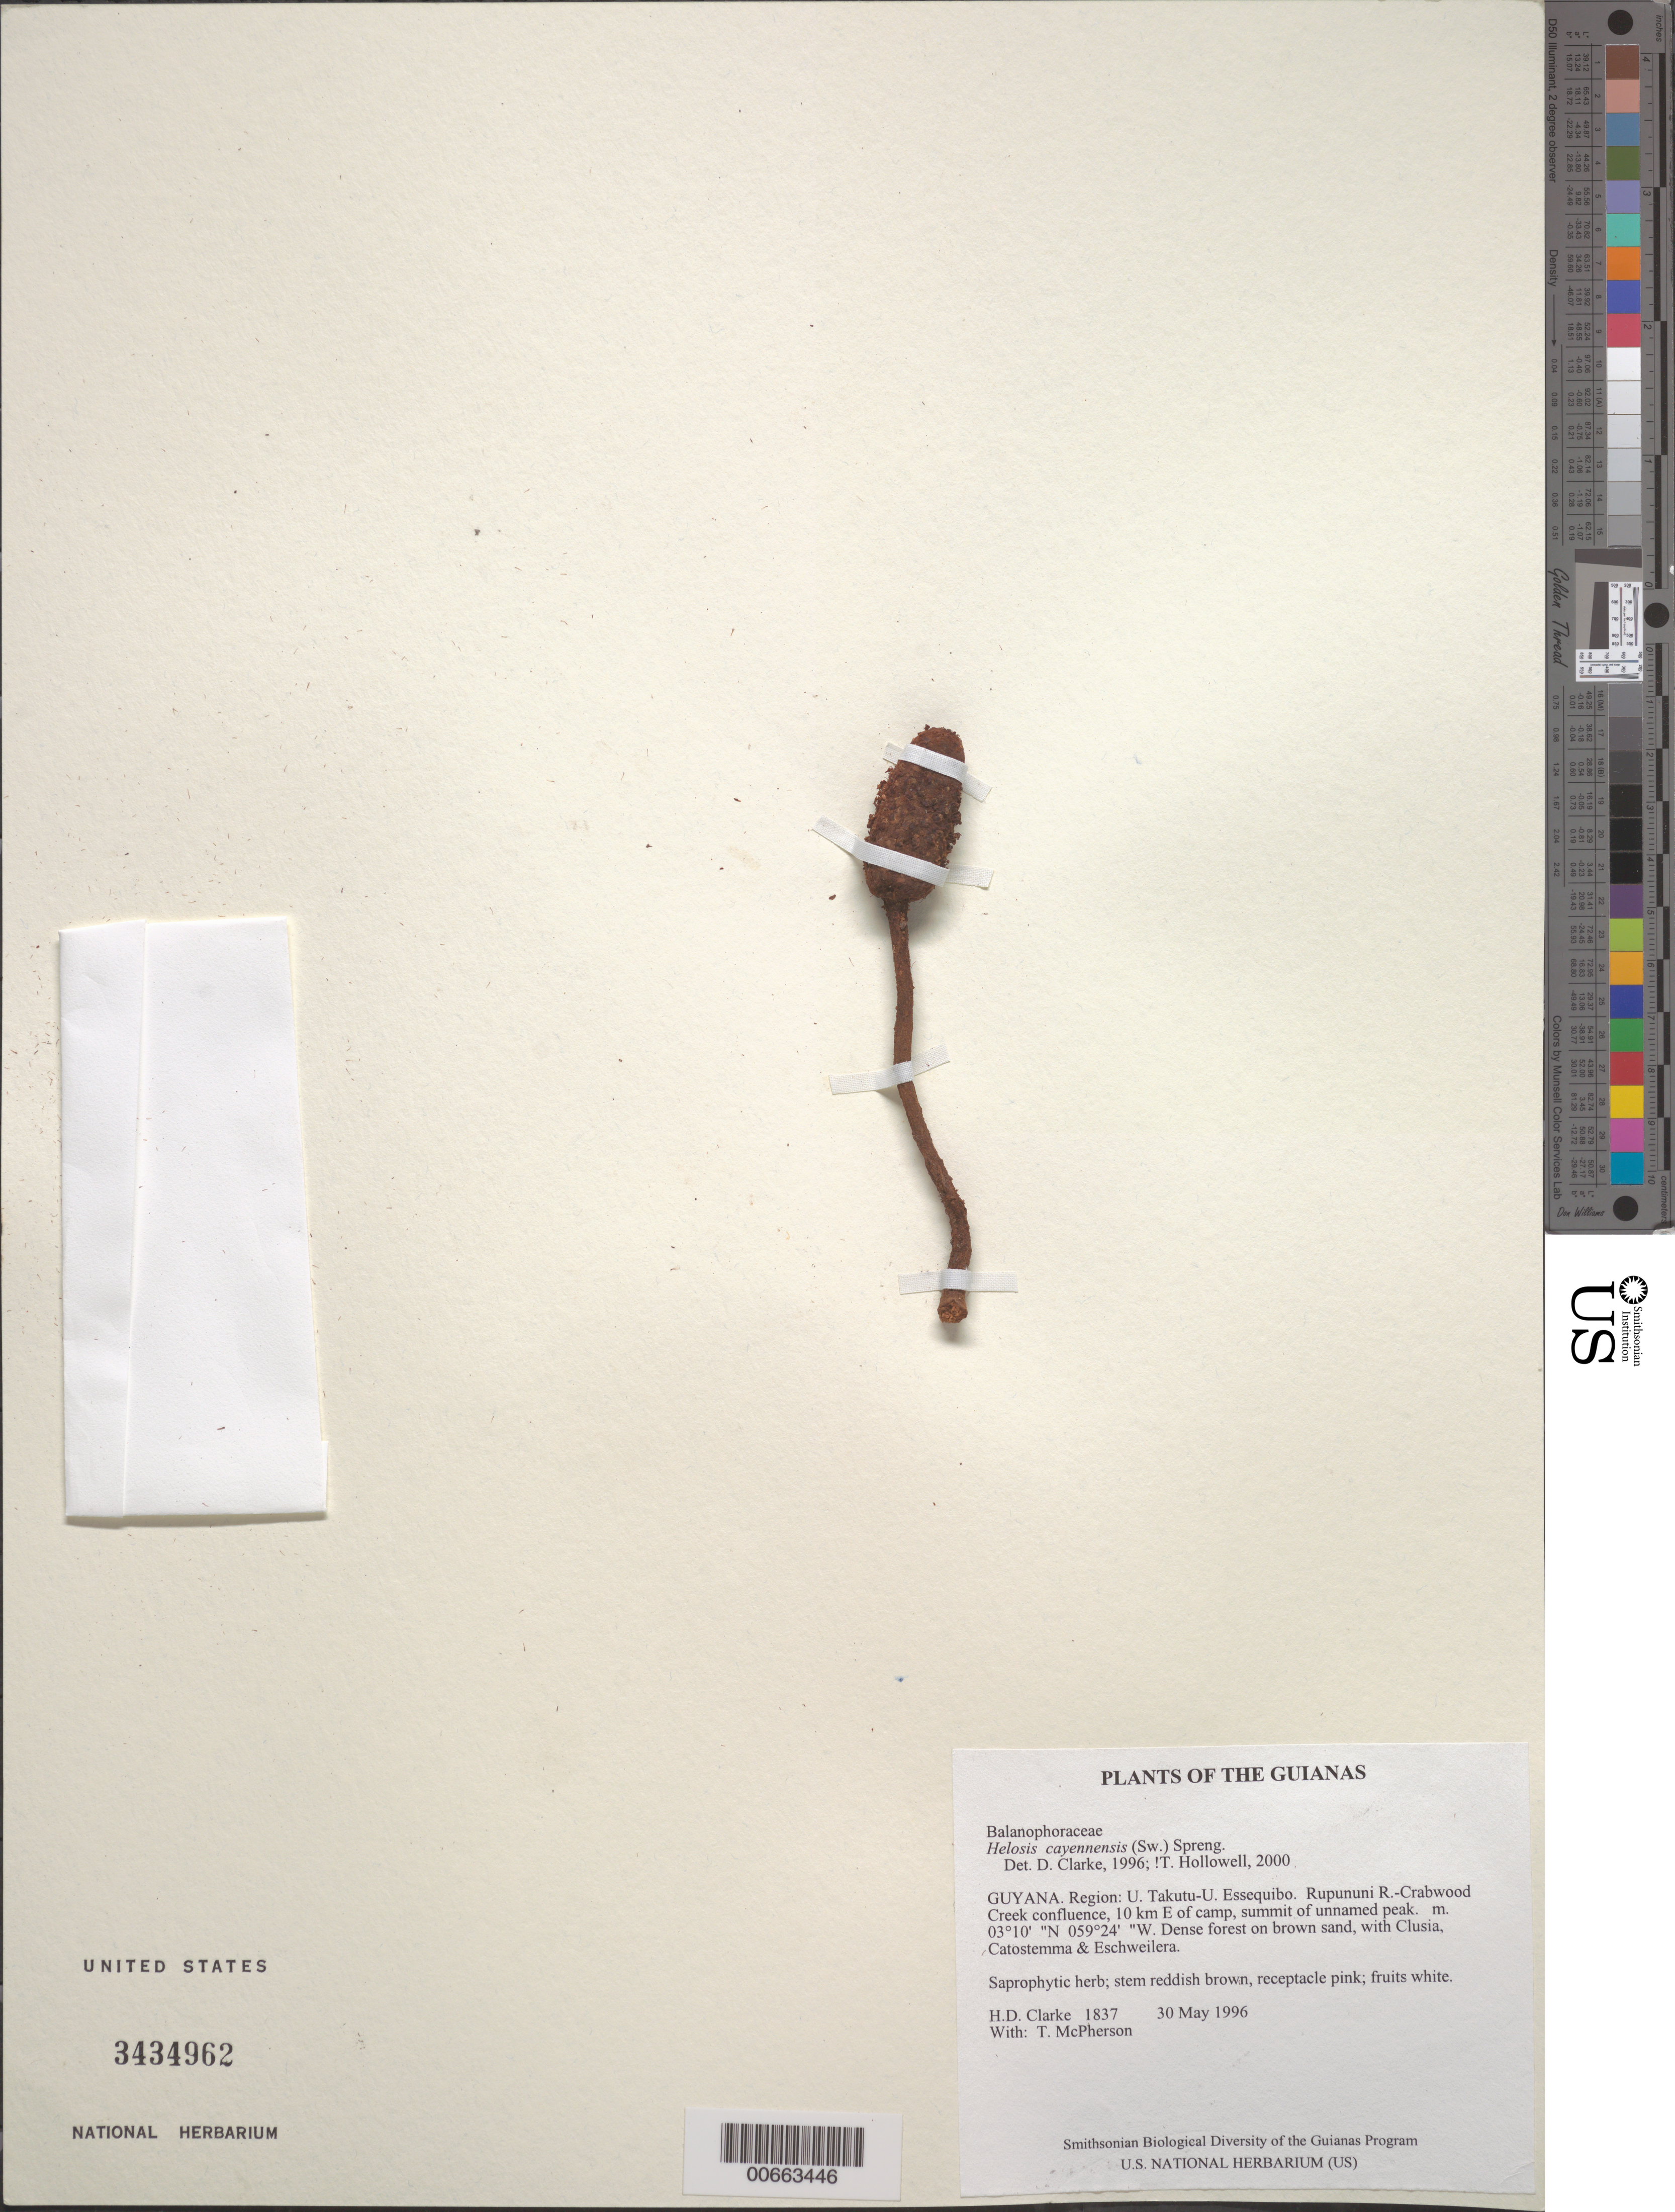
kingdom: Plantae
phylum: Tracheophyta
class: Magnoliopsida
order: Santalales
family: Balanophoraceae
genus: Helosis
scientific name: Helosis cayennensis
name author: (Sw.) Spreng.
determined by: Hollowell, T. H., (BOT), Smithsonian Institution - National Museum of Natural History (UNITED STATES)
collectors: H. D. Clarke & T. McPherson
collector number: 1837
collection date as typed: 30 May 1996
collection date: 1996-05-30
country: Guyana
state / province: U. Takutu-U. Essequibo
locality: Rupununi R.-Crabwood Creek confluence, 10 km E of camp, summit of unnamed peak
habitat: Dense forest on brown sand, with Clusia, Catostemma & Eschweilera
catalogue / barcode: US 3434962